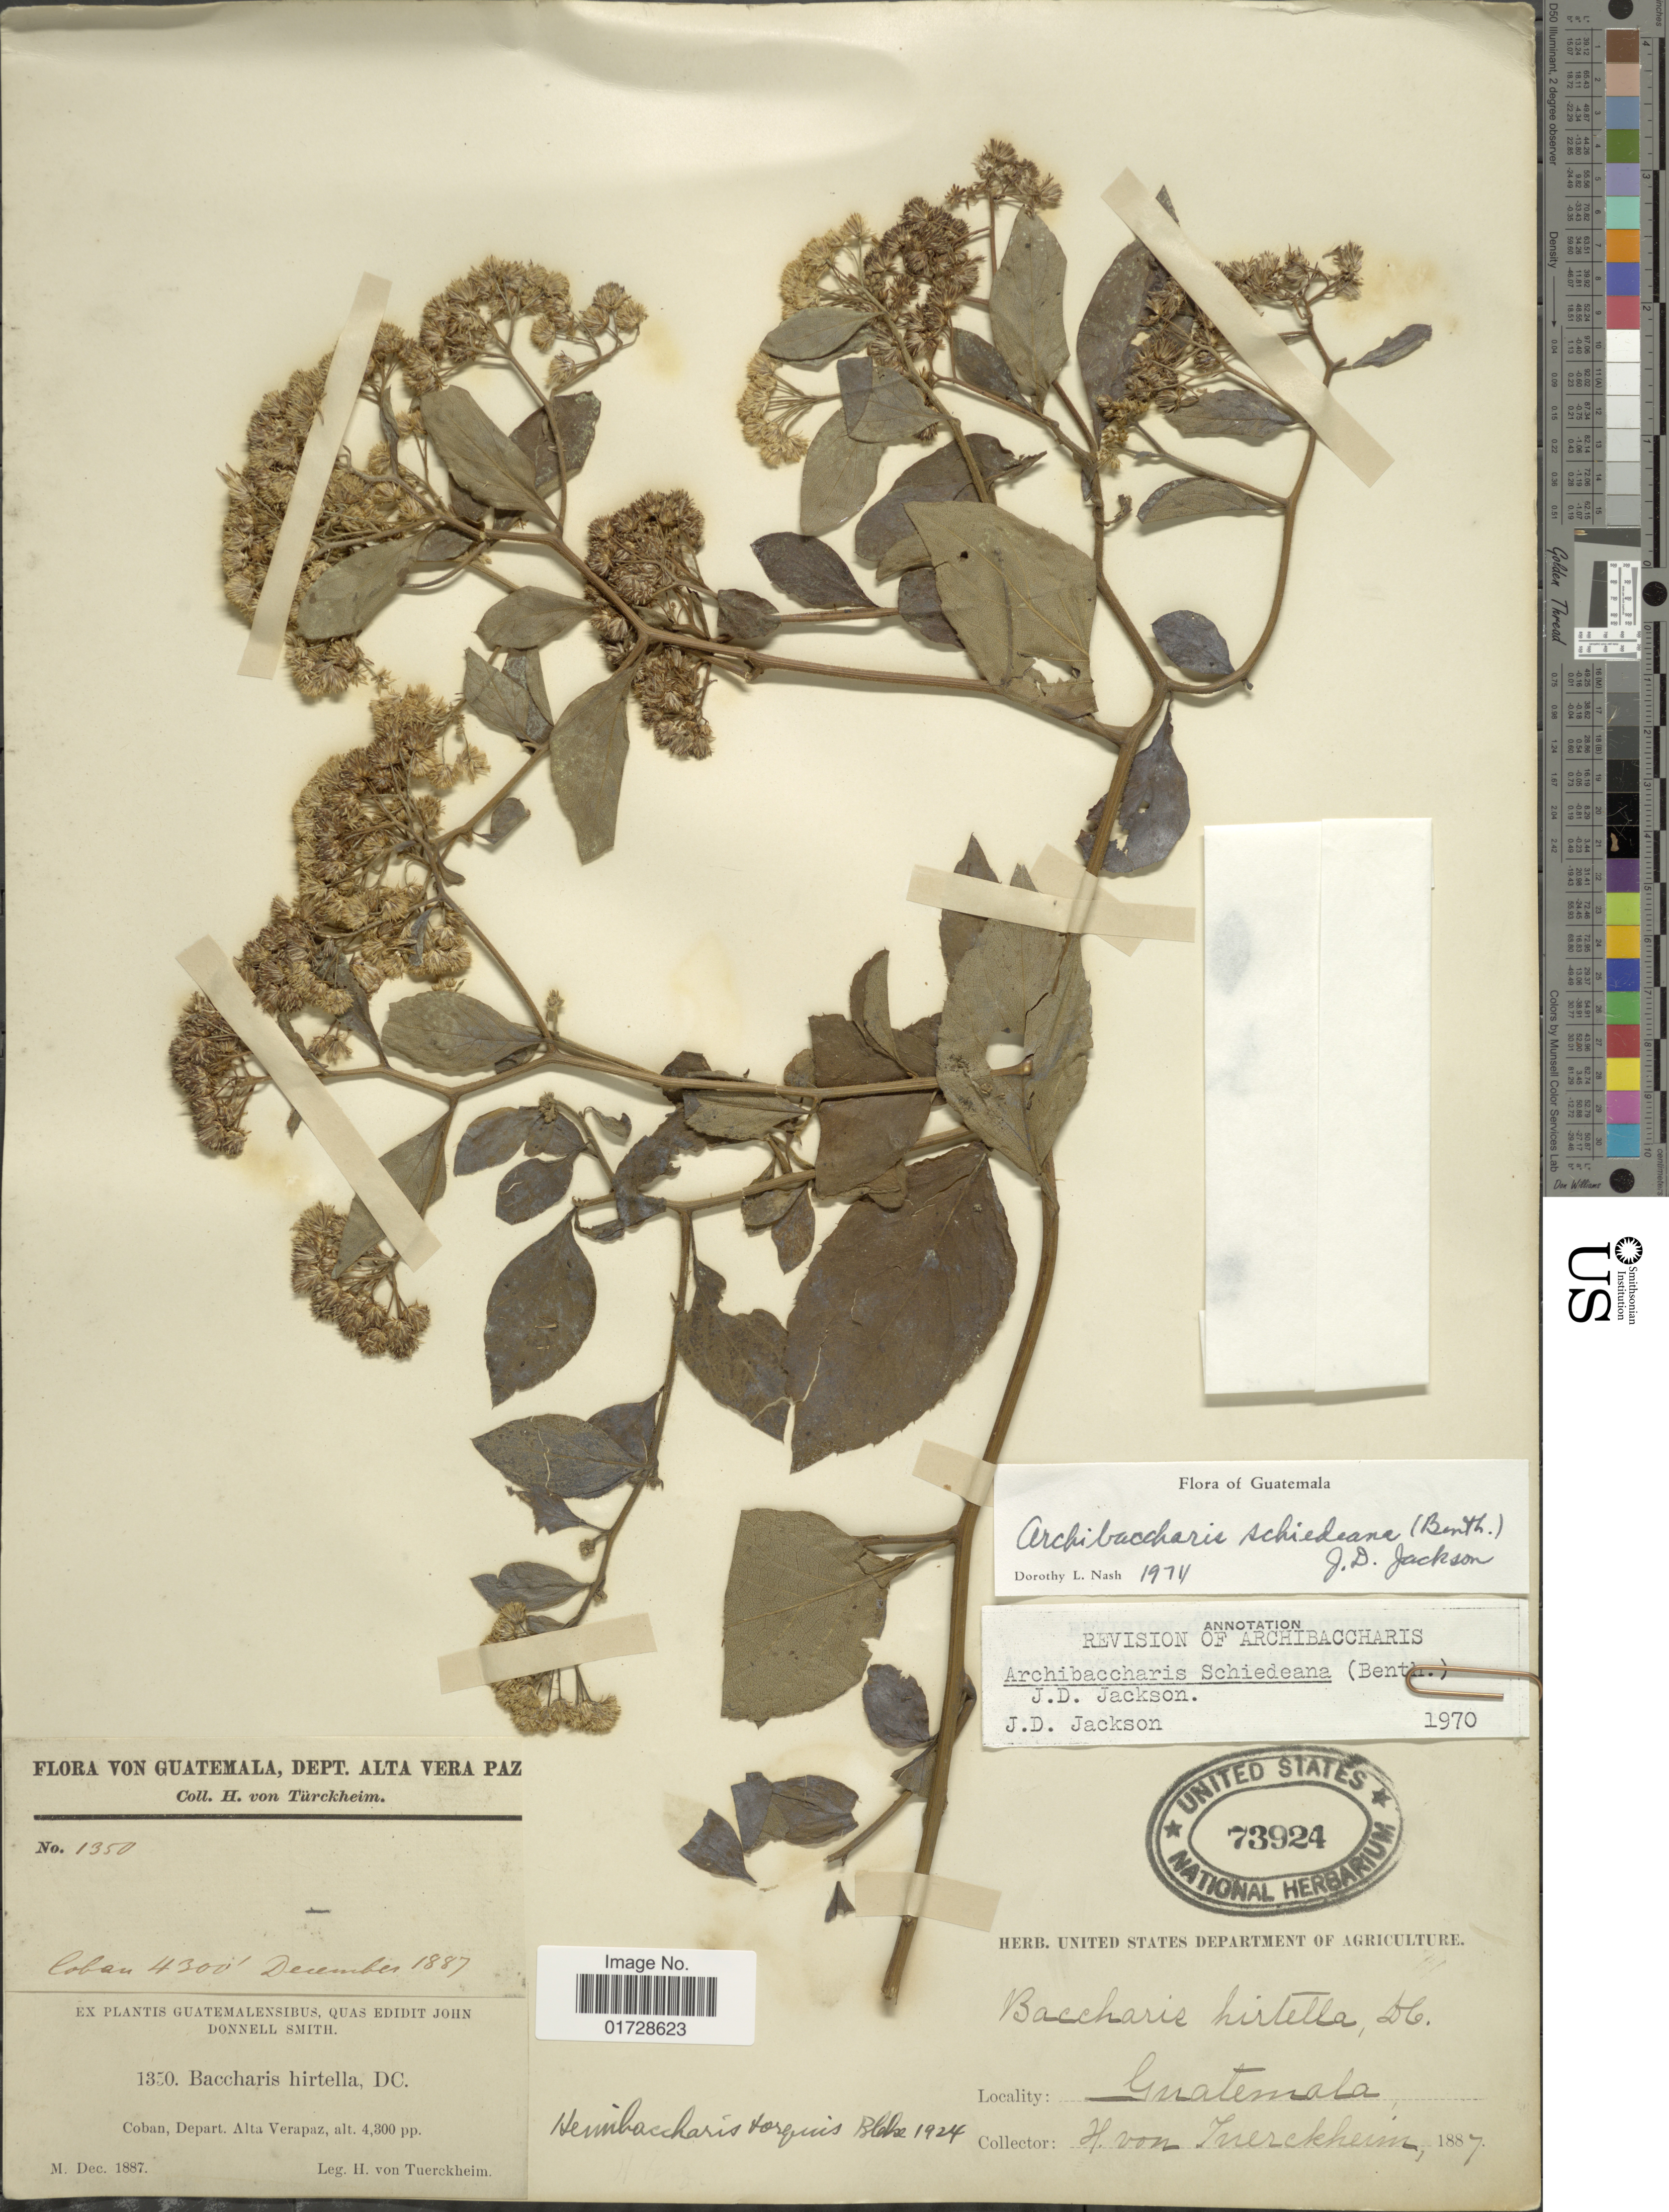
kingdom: Plantae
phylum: Tracheophyta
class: Magnoliopsida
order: Asterales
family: Asteraceae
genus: Archibaccharis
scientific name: Archibaccharis schiedeana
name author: (Benth.) J.D. Jacks.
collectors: H. von Türckheim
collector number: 1350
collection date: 1887-12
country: Guatemala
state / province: Alta Verapaz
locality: Guatemalensibus, Coban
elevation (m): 1311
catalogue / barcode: US 73924